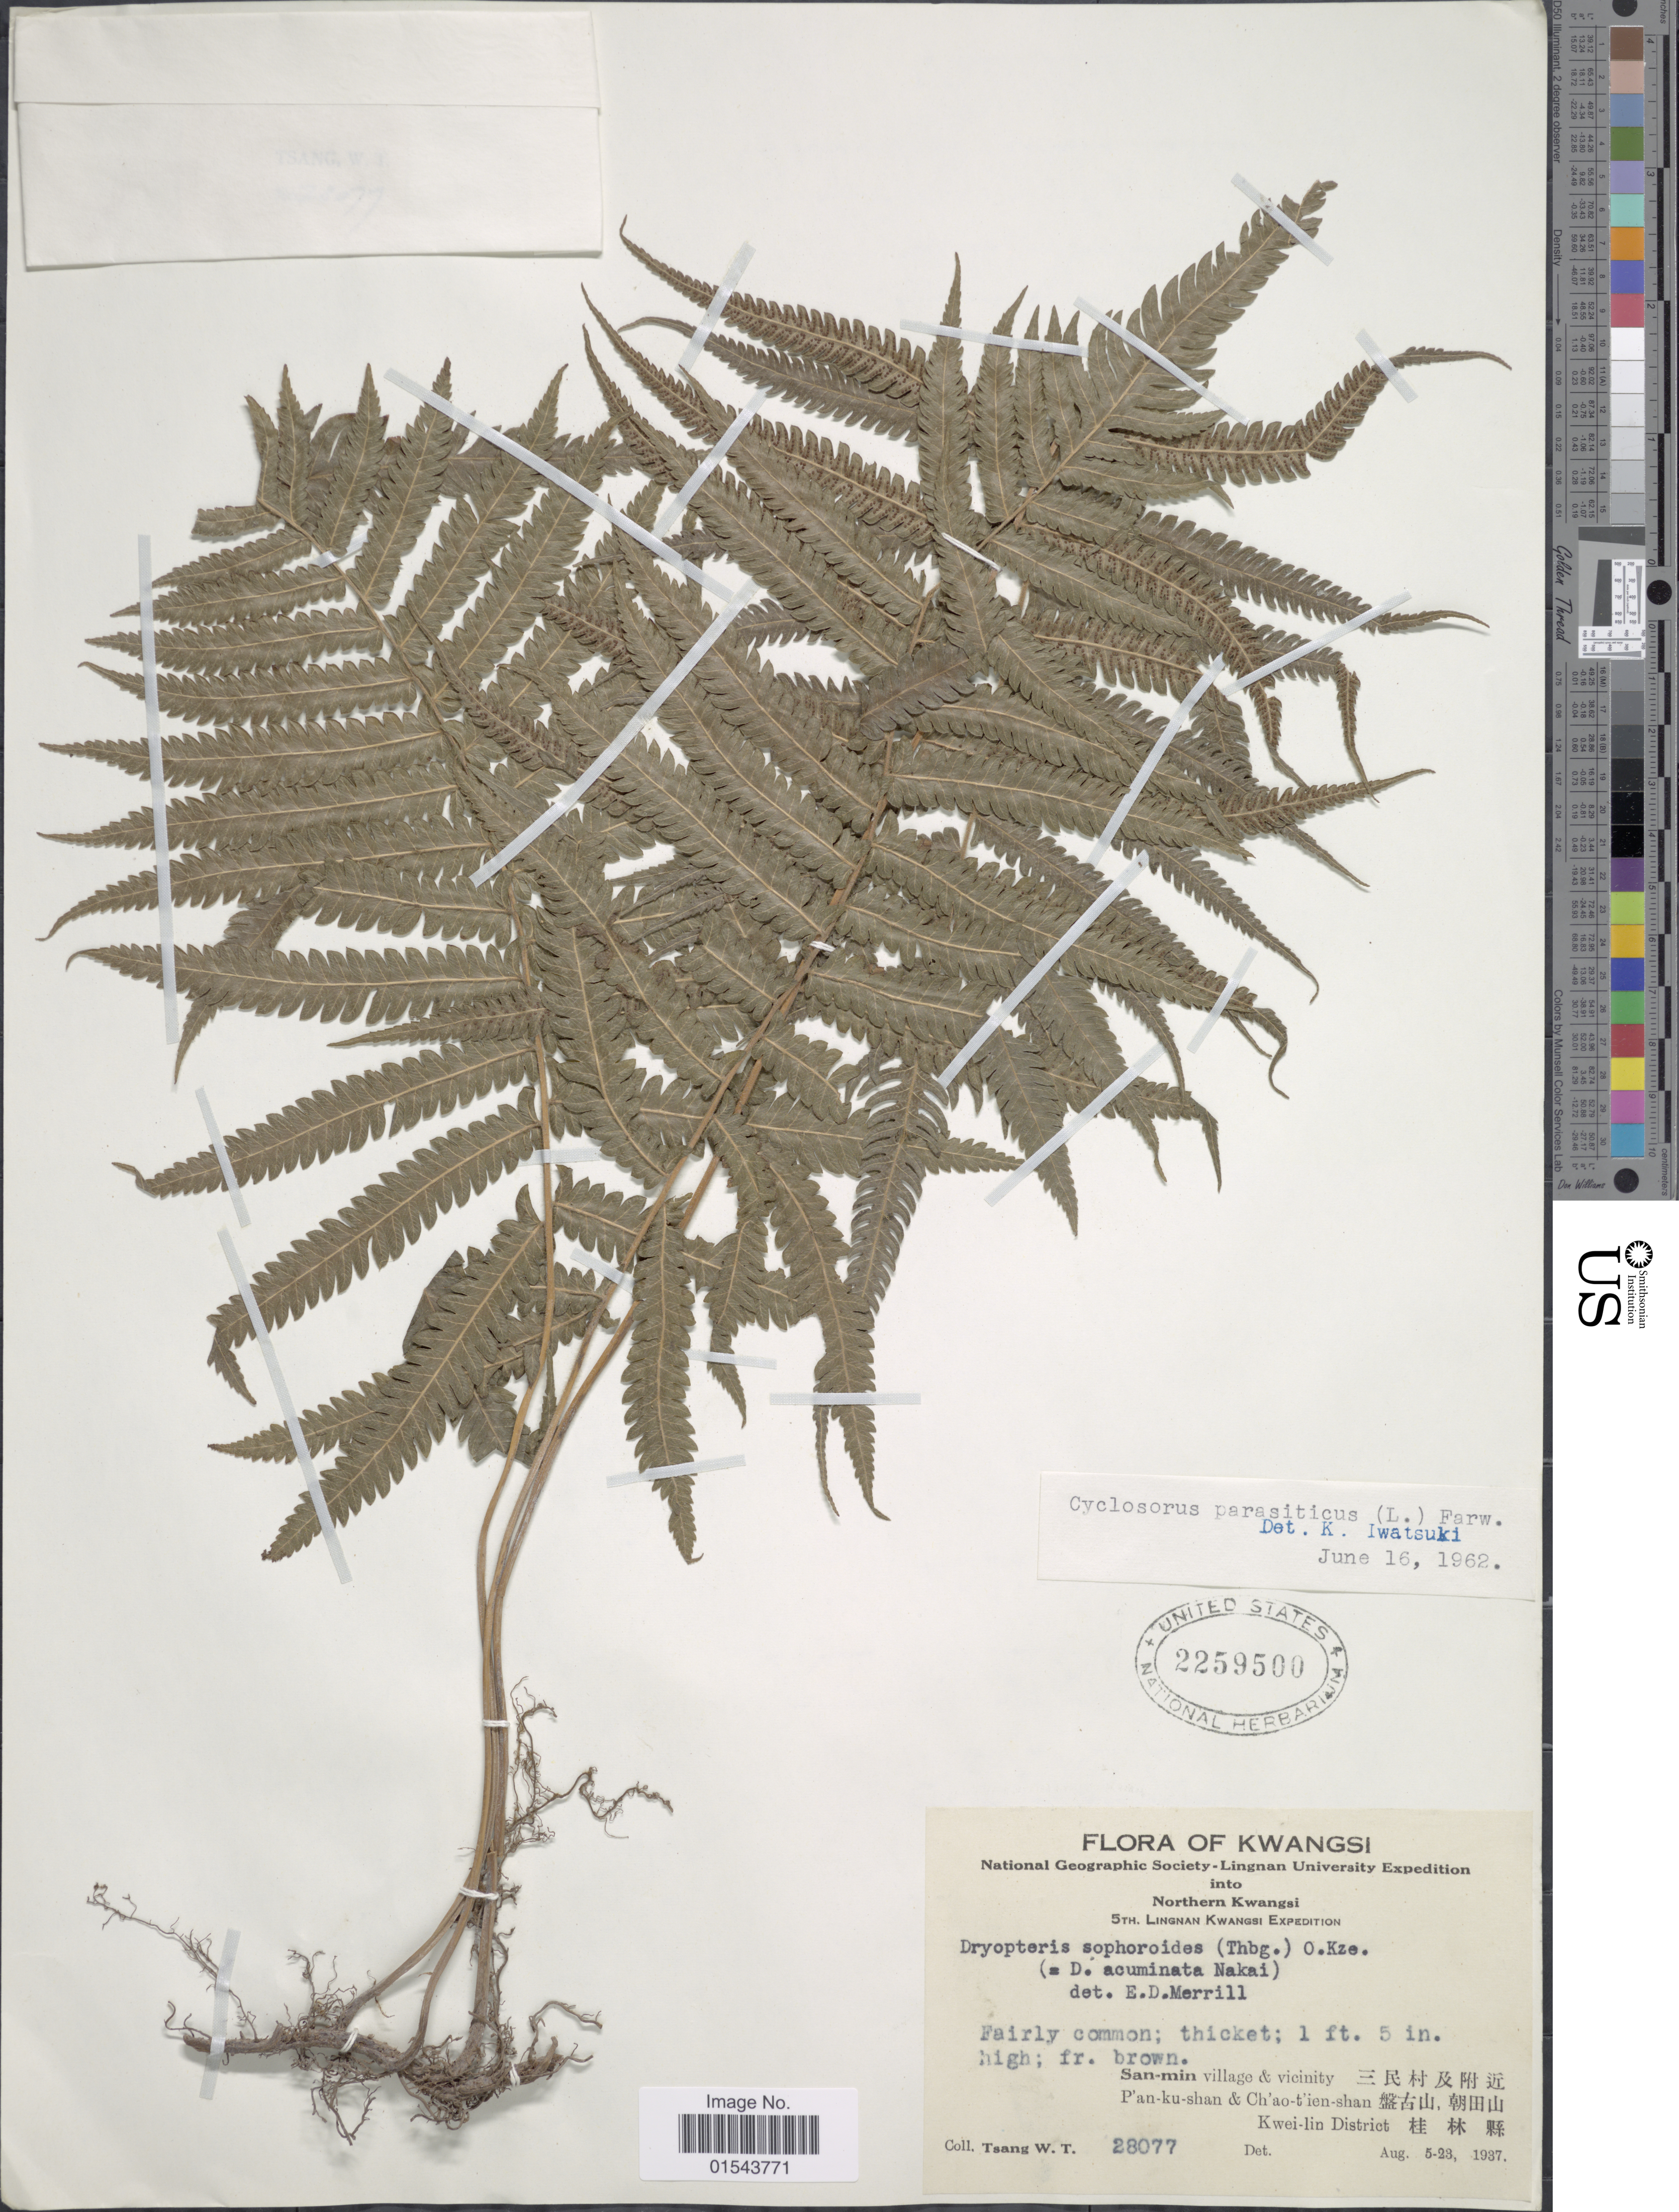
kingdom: Plantae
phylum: Tracheophyta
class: Polypodiopsida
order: Polypodiales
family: Thelypteridaceae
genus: Christella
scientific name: Christella parasitica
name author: (L.) H. Lév.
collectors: W. T. Tsang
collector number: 28077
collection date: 1937-08-05/1937-08-23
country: China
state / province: Guangxi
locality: Kwangsi, san-Min village & vicinity. P'an-ku-shan & Chao- tíen-shan. Kwei-lin District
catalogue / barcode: US 2259500